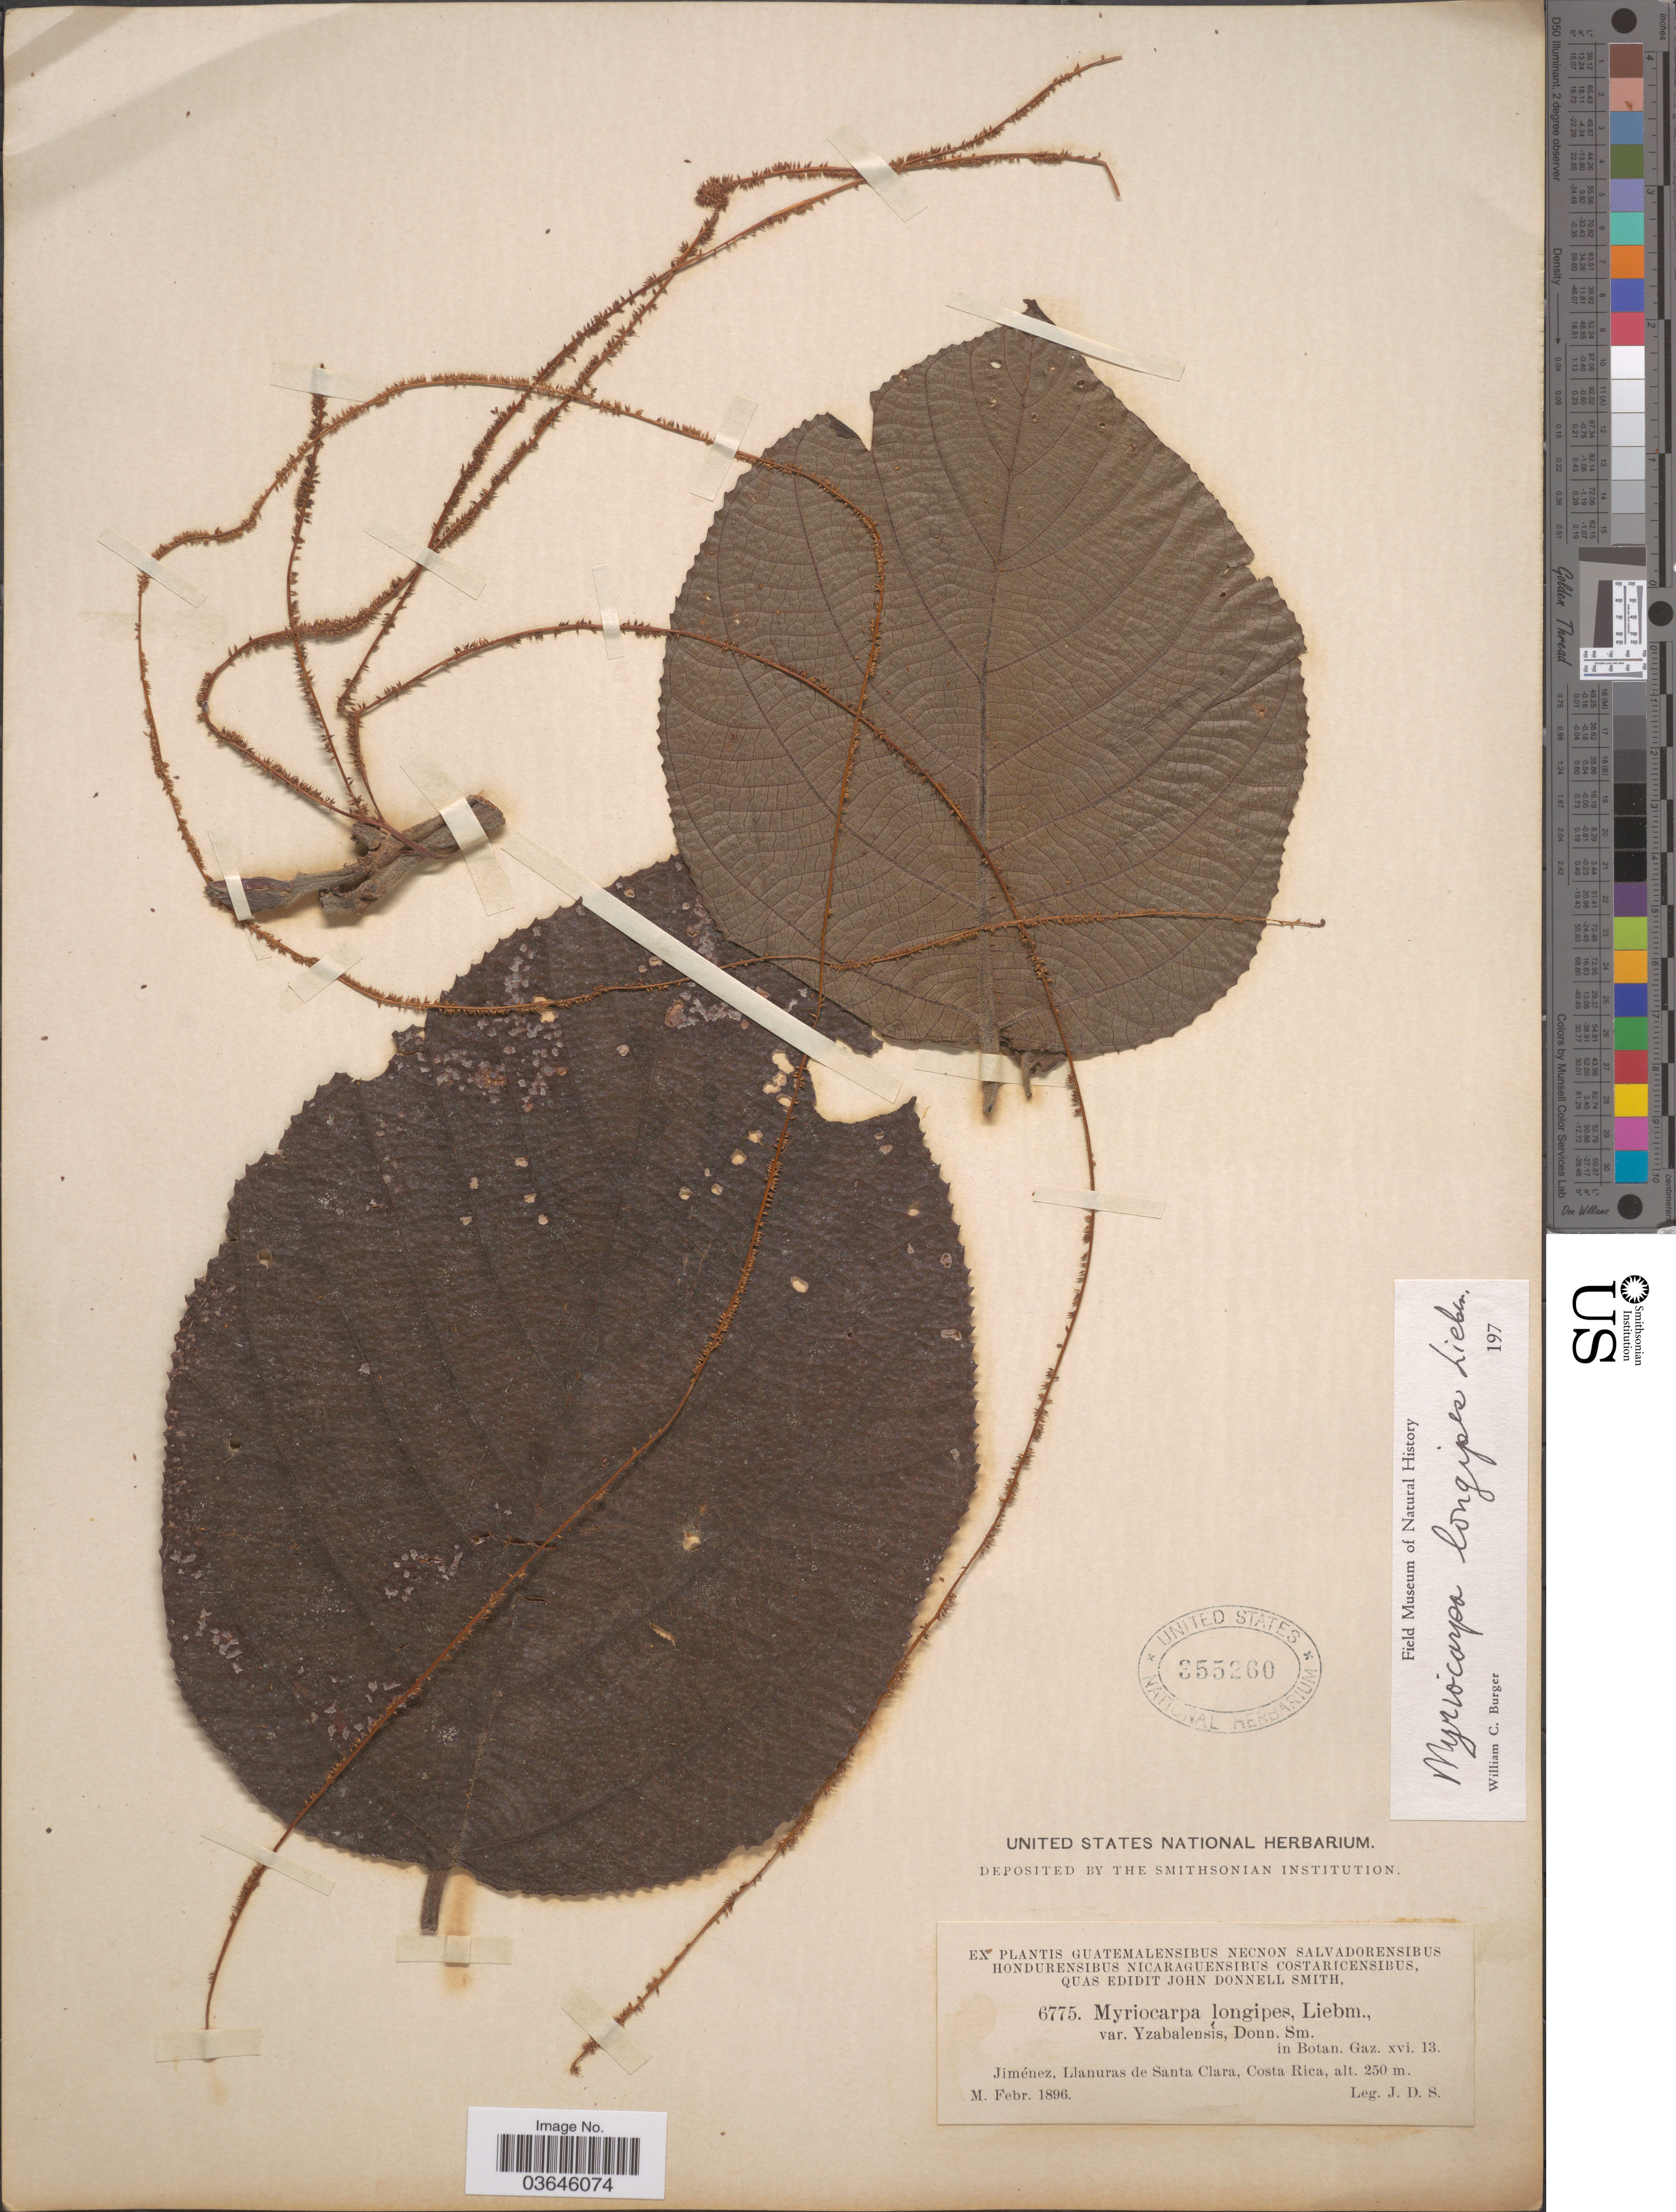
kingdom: Plantae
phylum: Tracheophyta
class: Magnoliopsida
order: Rosales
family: Urticaceae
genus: Myriocarpa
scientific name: Myriocarpa longipes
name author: Liebm.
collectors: J. Donnell Smith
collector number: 6775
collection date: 1896-02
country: Costa Rica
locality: Jiménez, Llanuras de Santa Clara.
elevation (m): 250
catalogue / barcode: US 355260